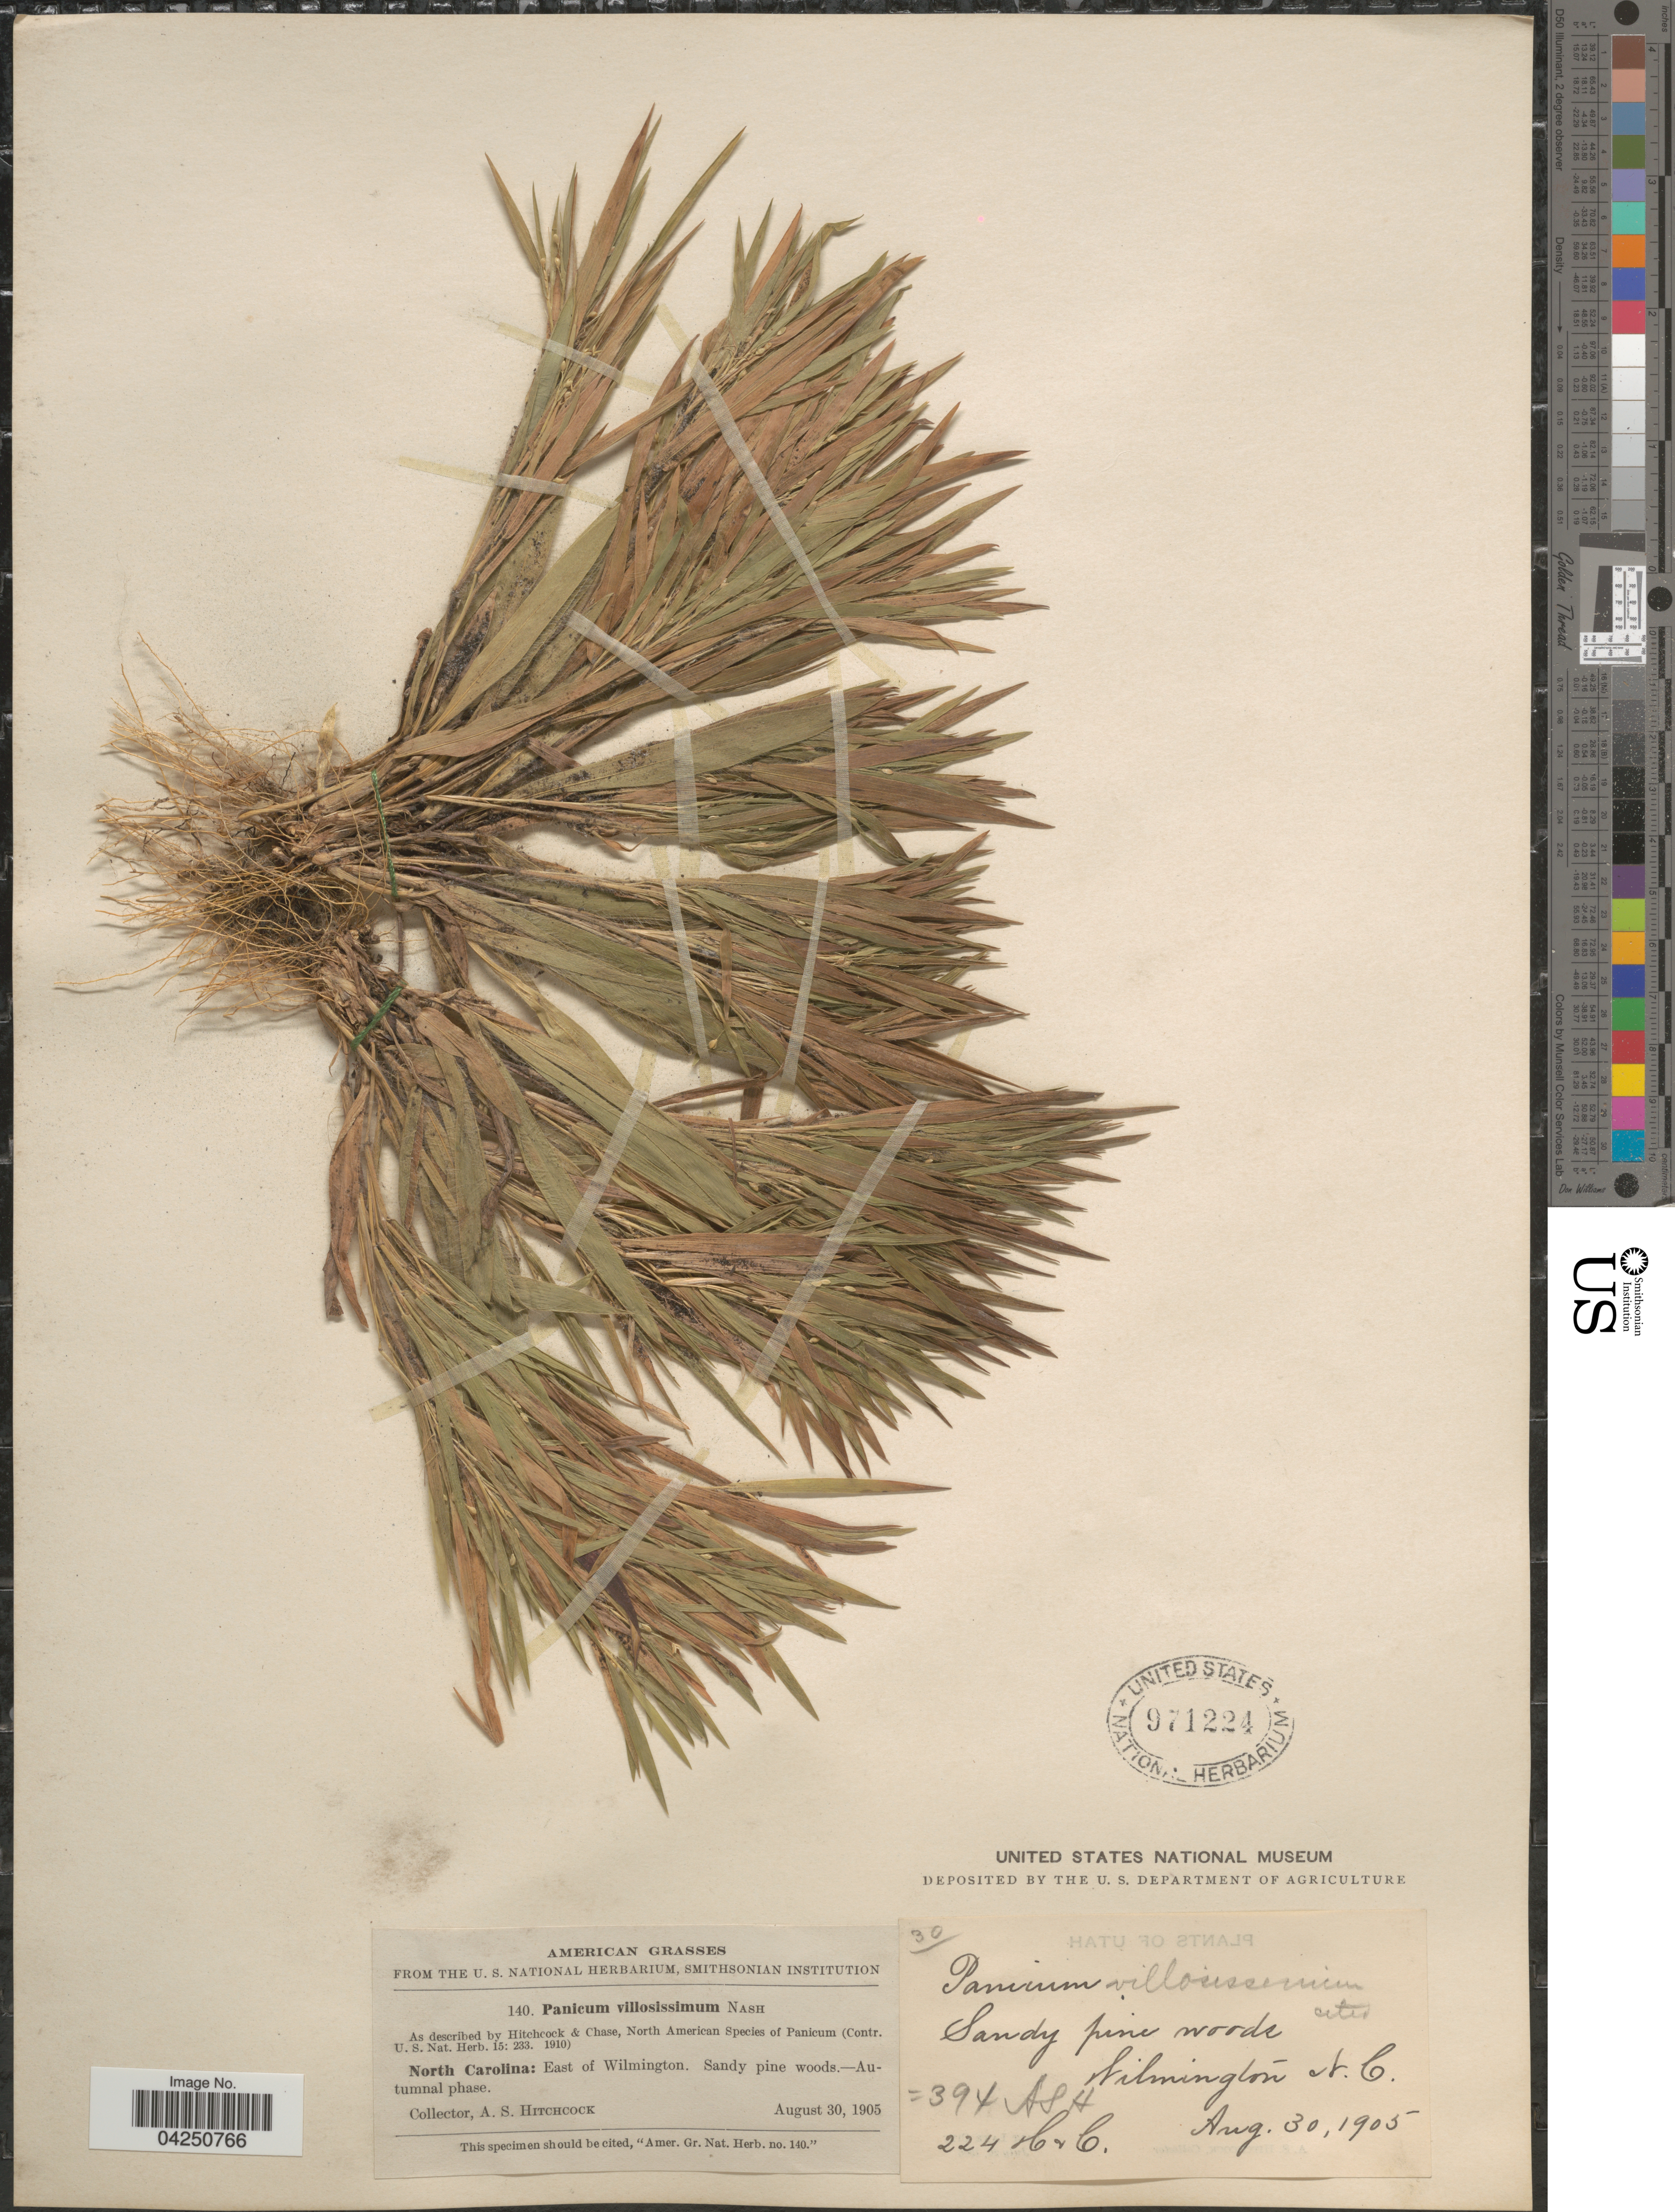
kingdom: Plantae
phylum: Tracheophyta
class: Liliopsida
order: Poales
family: Poaceae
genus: Dichanthelium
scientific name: Dichanthelium acuminatum var. acuminatum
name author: (Sw.) Gould & C.A. Clark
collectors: A. S. Hitchcock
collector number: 140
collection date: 1905-08-30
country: United States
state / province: North Carolina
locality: East of Wilmington.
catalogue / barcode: US 971224